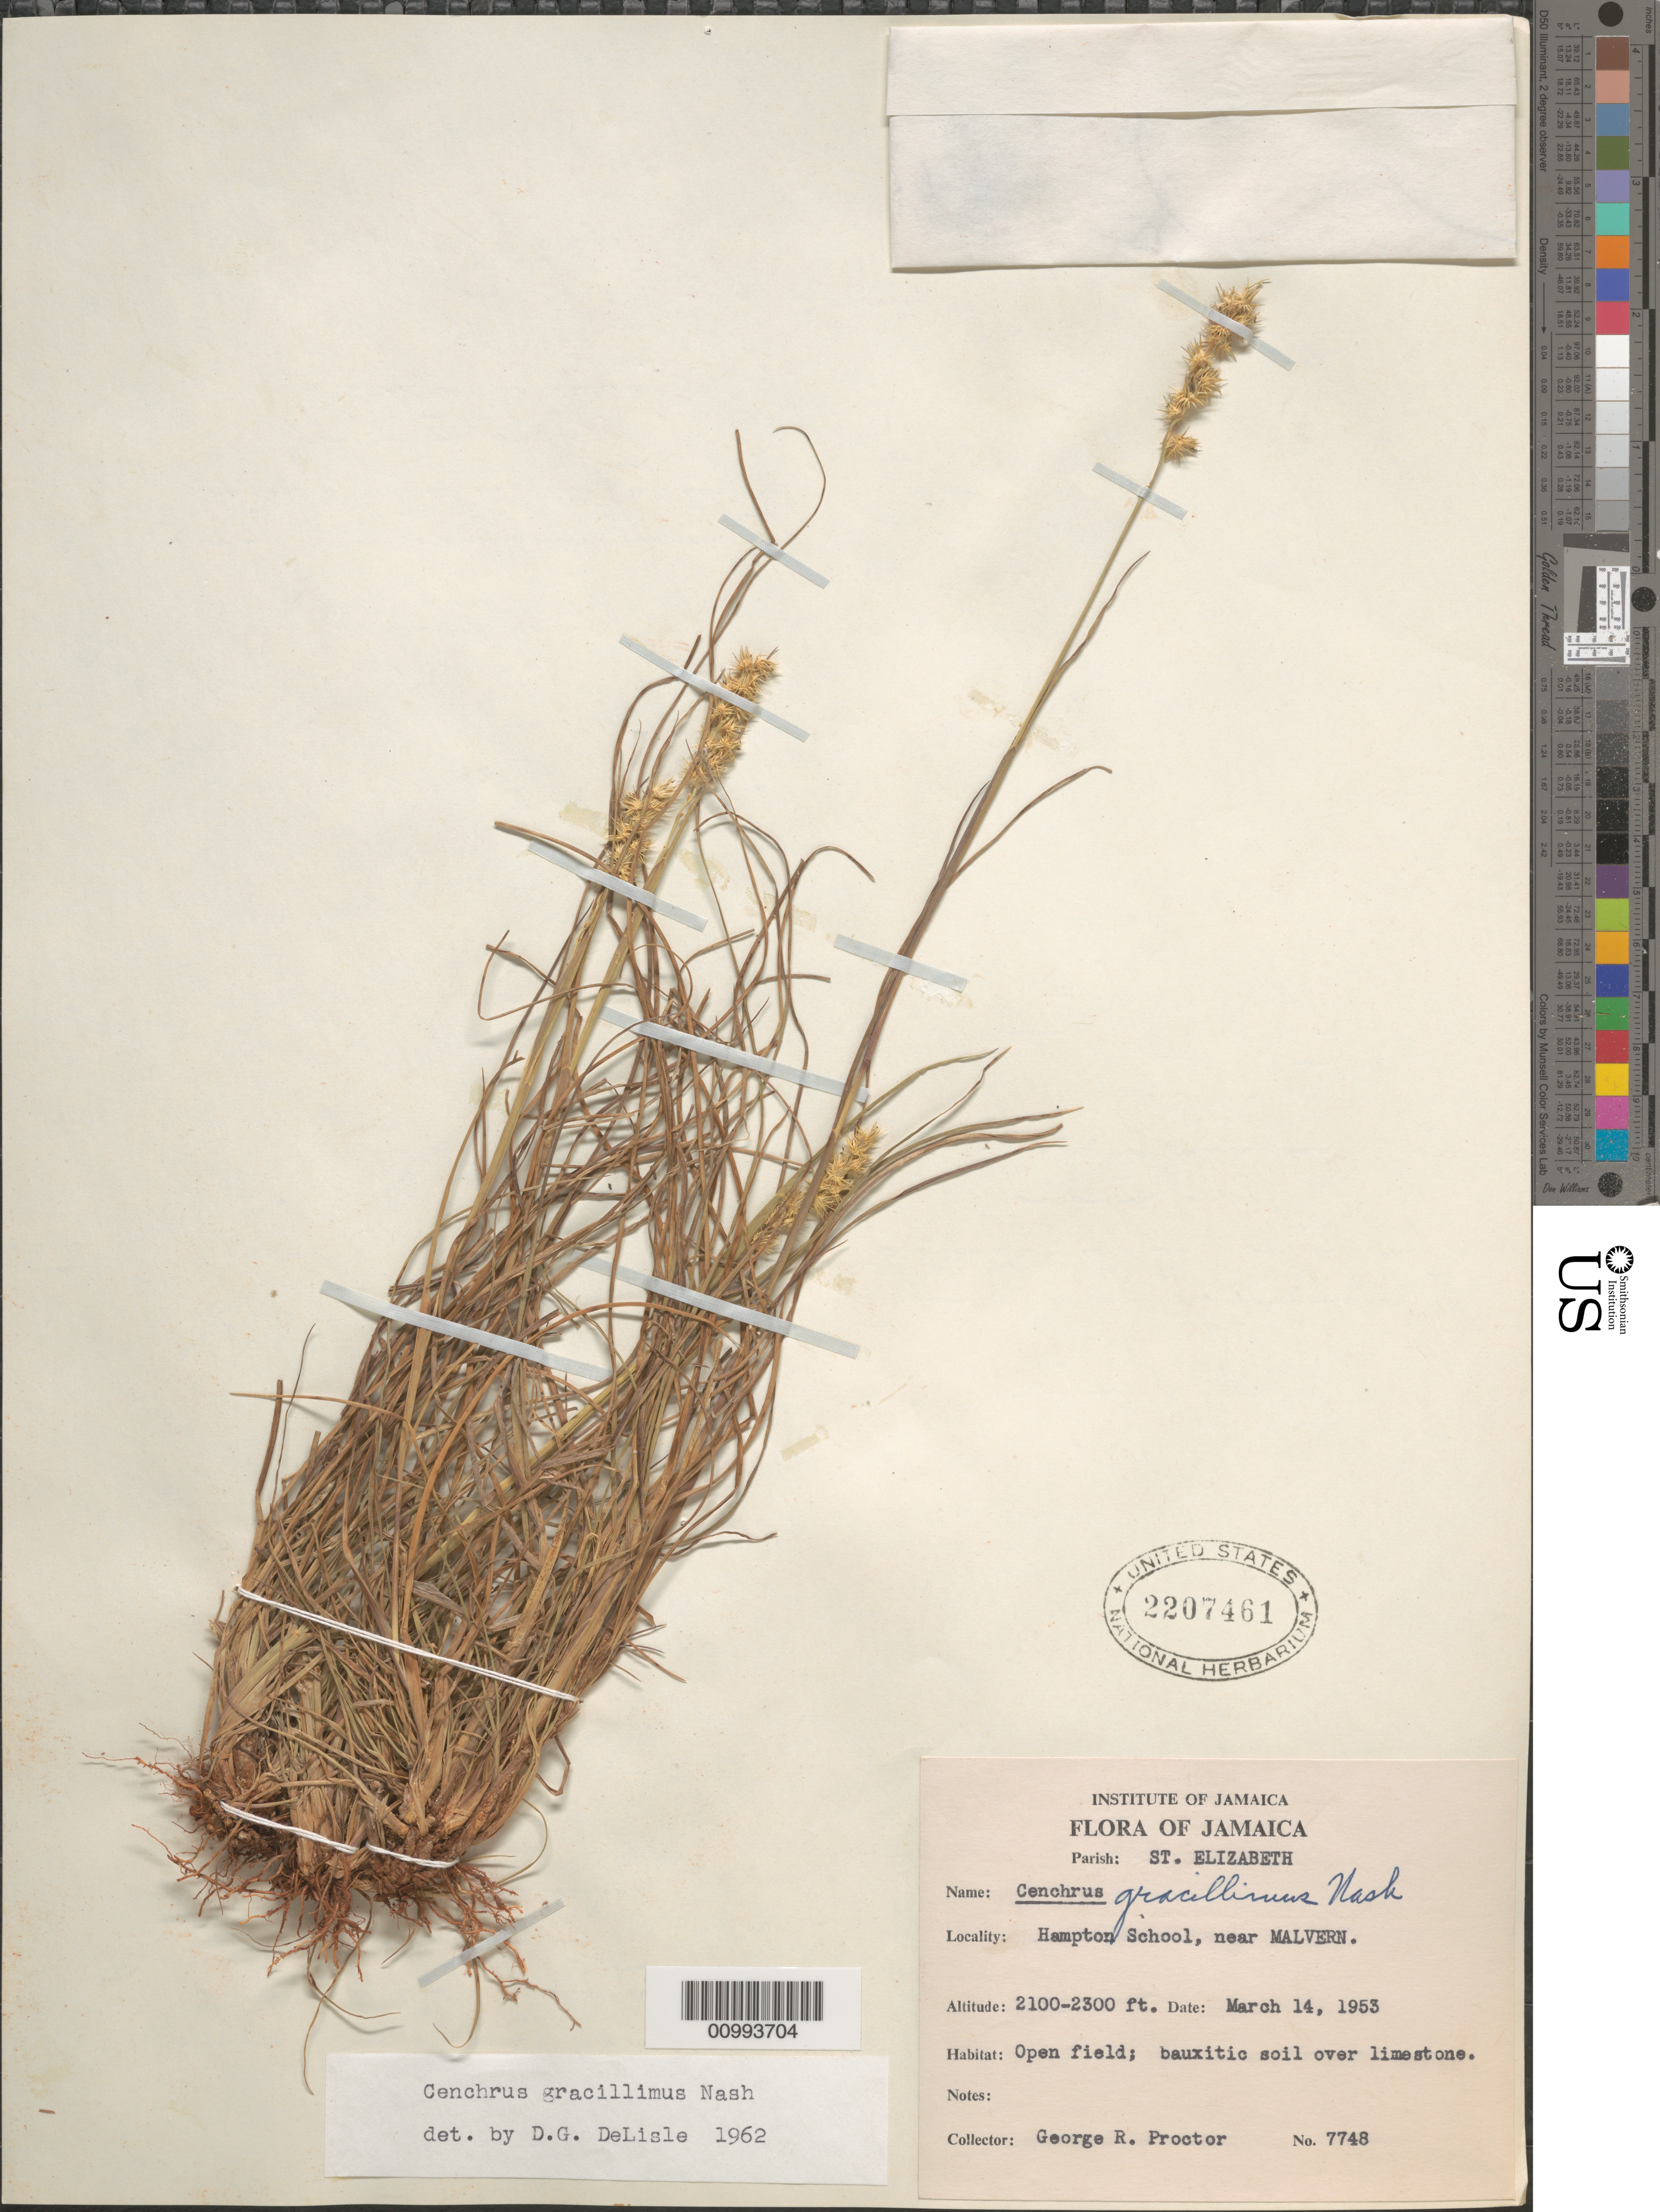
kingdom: Plantae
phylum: Tracheophyta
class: Liliopsida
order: Poales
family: Poaceae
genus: Cenchrus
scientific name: Cenchrus echinatus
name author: L.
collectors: G. R. Proctor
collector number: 7748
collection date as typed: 14 Mar 1953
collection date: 1953-03-14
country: Jamaica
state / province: Saint Elizabeth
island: Jamaica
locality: Malvern, Hampton School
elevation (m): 640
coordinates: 0 N, 0 E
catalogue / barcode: US 2207461